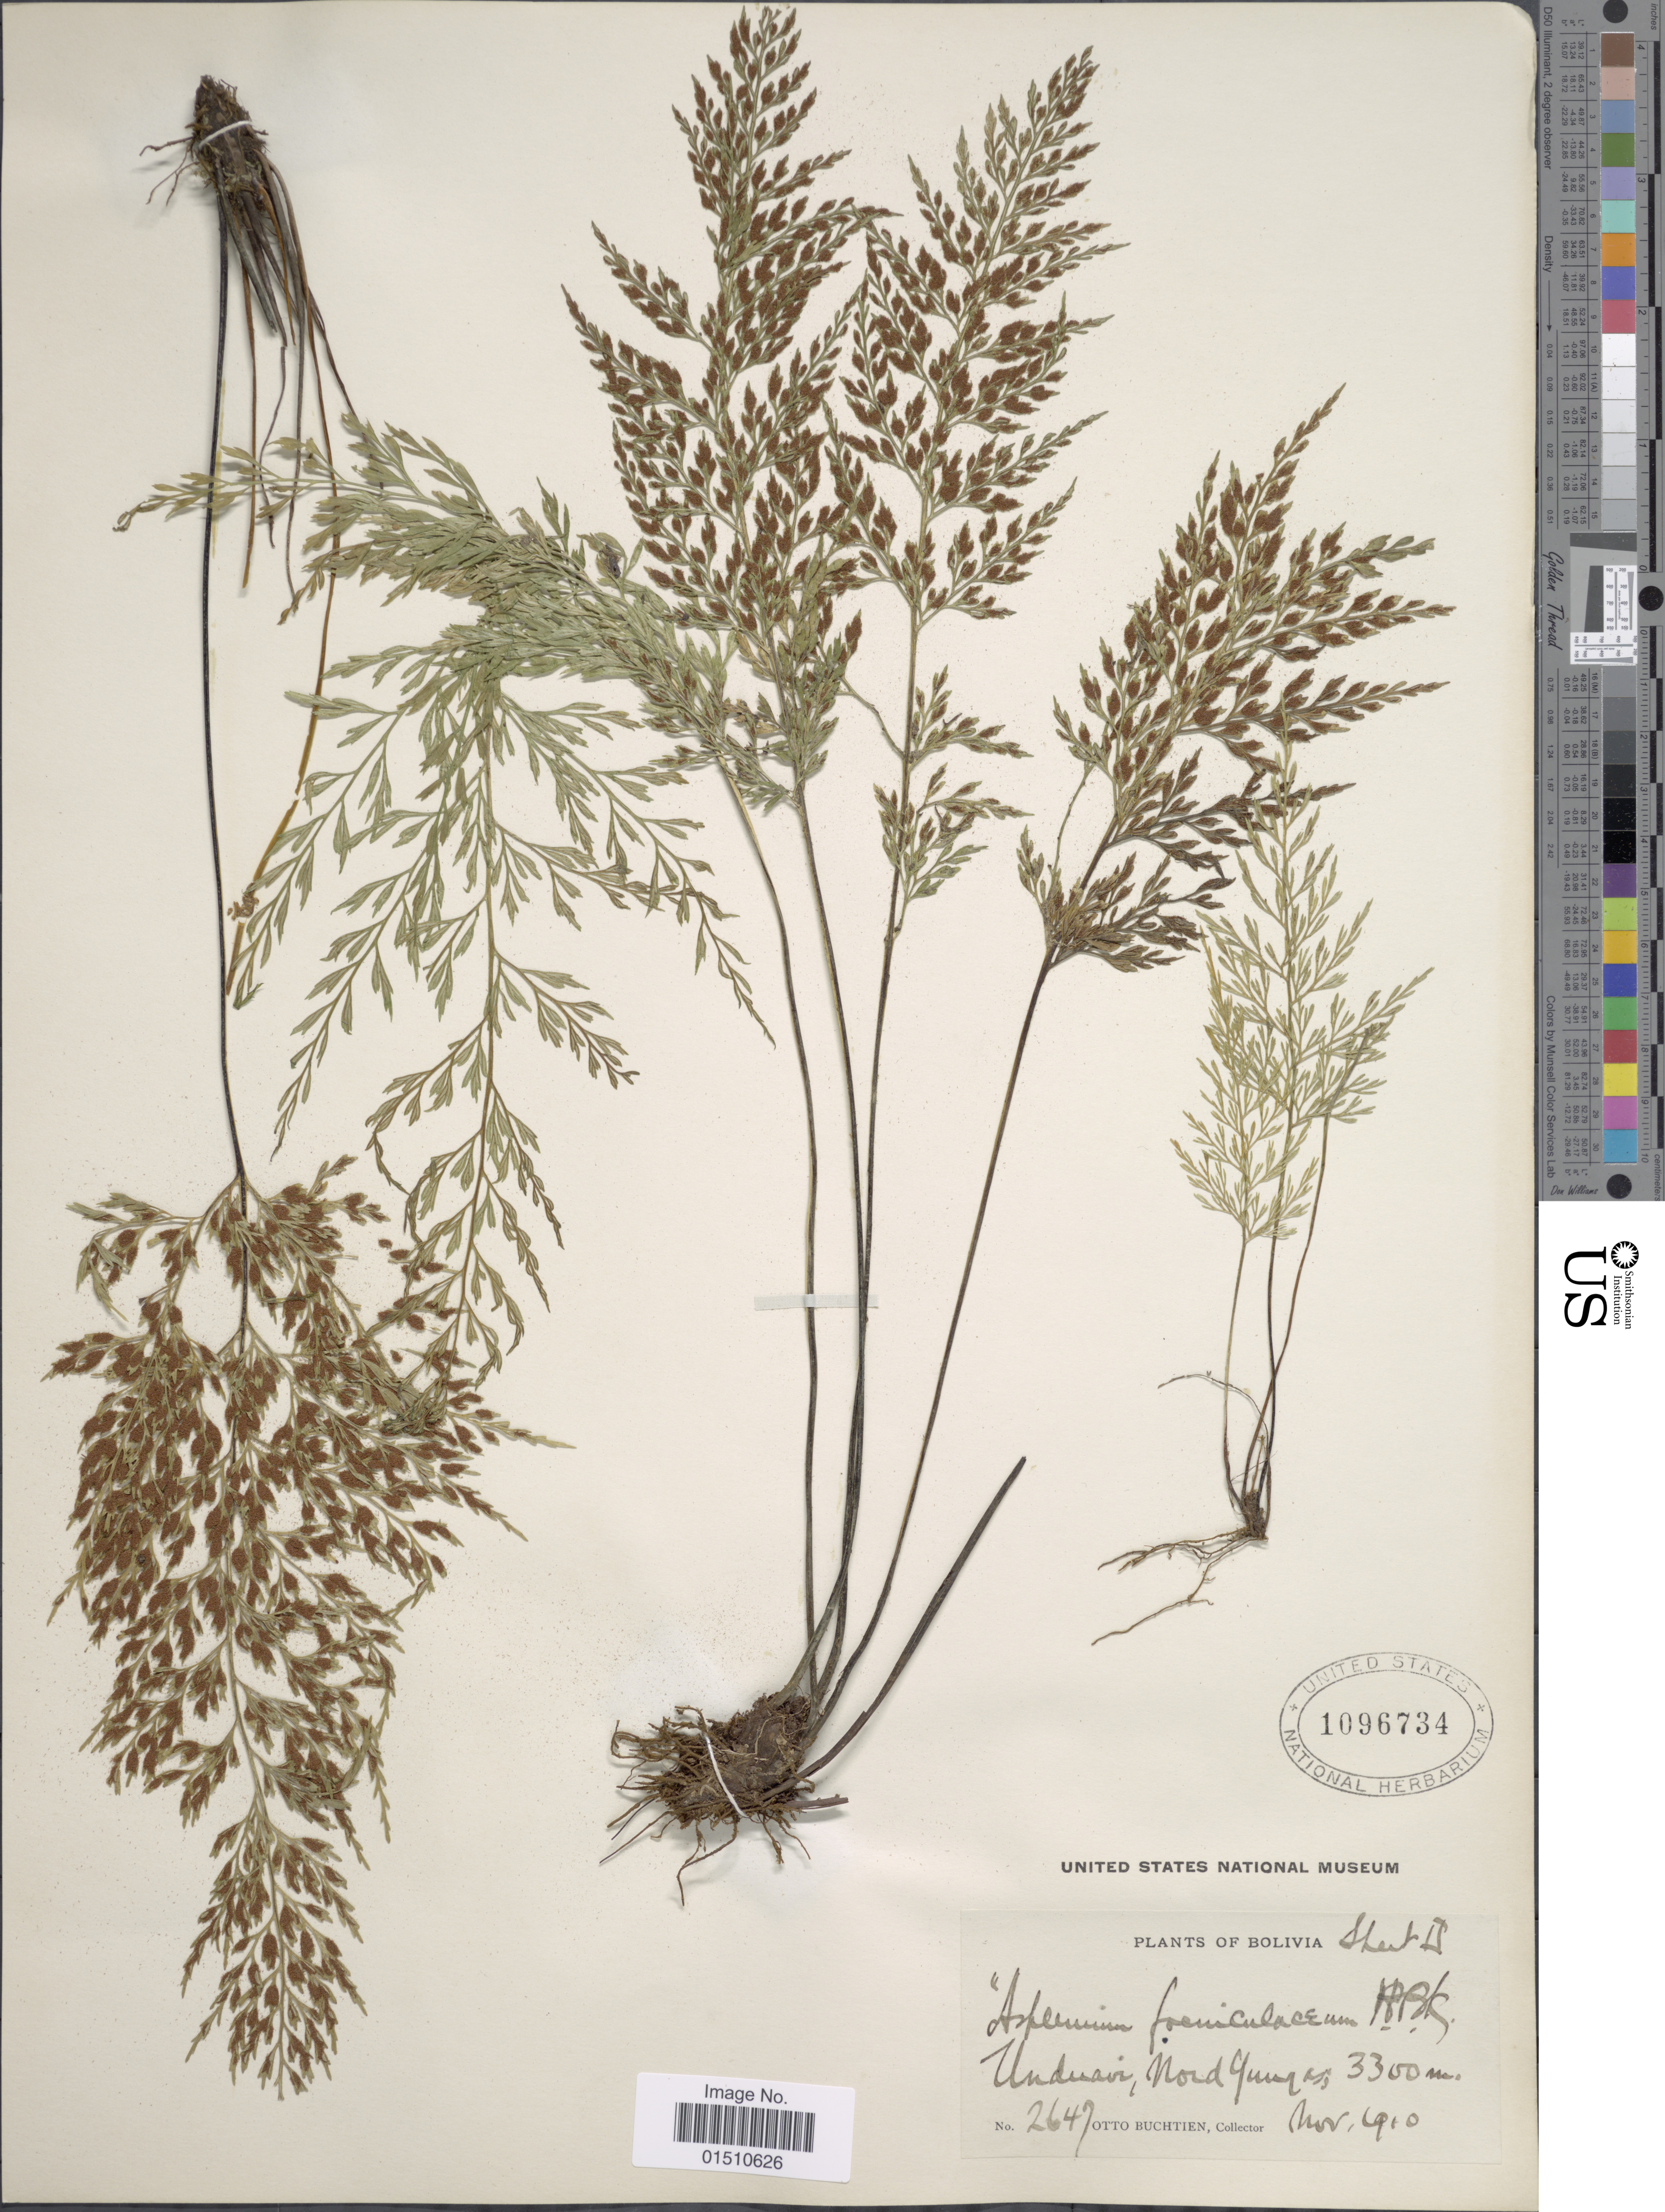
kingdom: Plantae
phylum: Tracheophyta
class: Polypodiopsida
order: Polypodiales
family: Aspleniaceae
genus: Asplenium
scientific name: Asplenium cuspidatum var. foeniculaceum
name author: (Kunth) C.V. Morton & Lellinger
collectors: O. Buchtien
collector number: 2647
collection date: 1910-11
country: Bolivia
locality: Undauvi Nordyungas.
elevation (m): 3300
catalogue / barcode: US 1096734